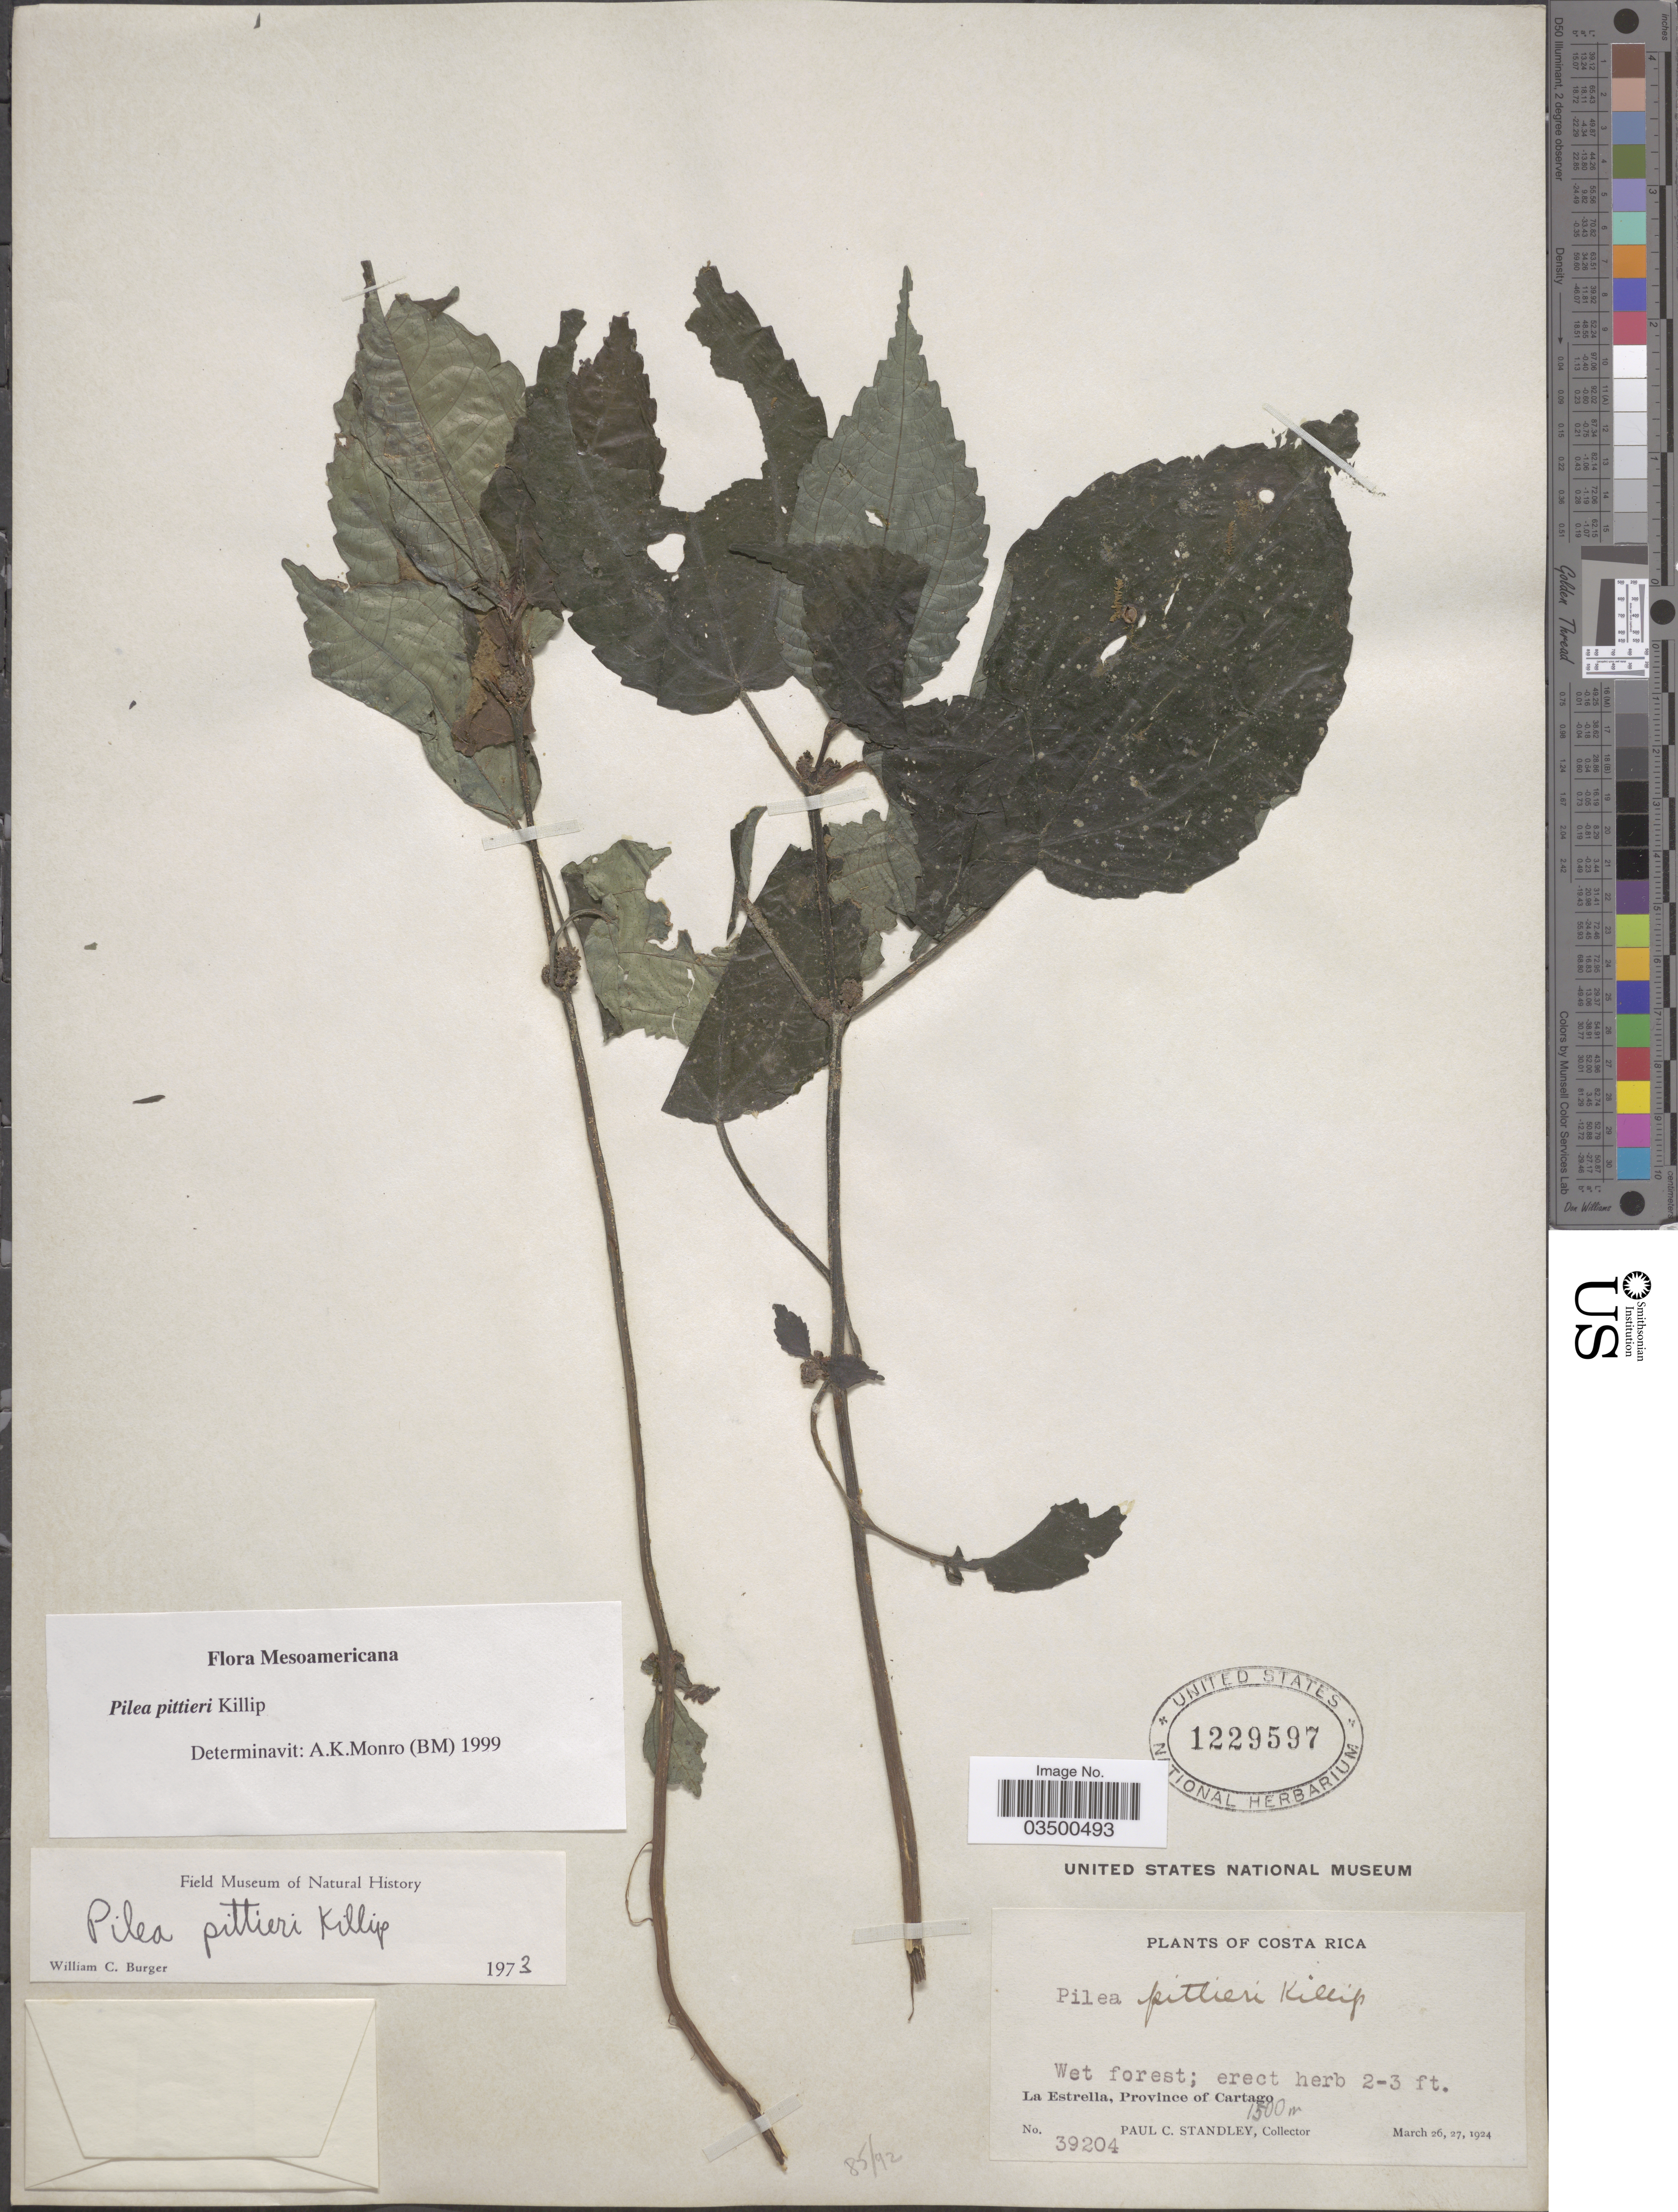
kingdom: Plantae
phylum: Tracheophyta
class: Magnoliopsida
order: Rosales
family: Urticaceae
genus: Pilea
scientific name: Pilea pittieri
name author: Killip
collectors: P. C. Standley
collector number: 39204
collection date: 1924-03-26/1924-03-27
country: Costa Rica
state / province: Cartago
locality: La Estrella, Province of Cartago.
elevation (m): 1500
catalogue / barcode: US 1229597